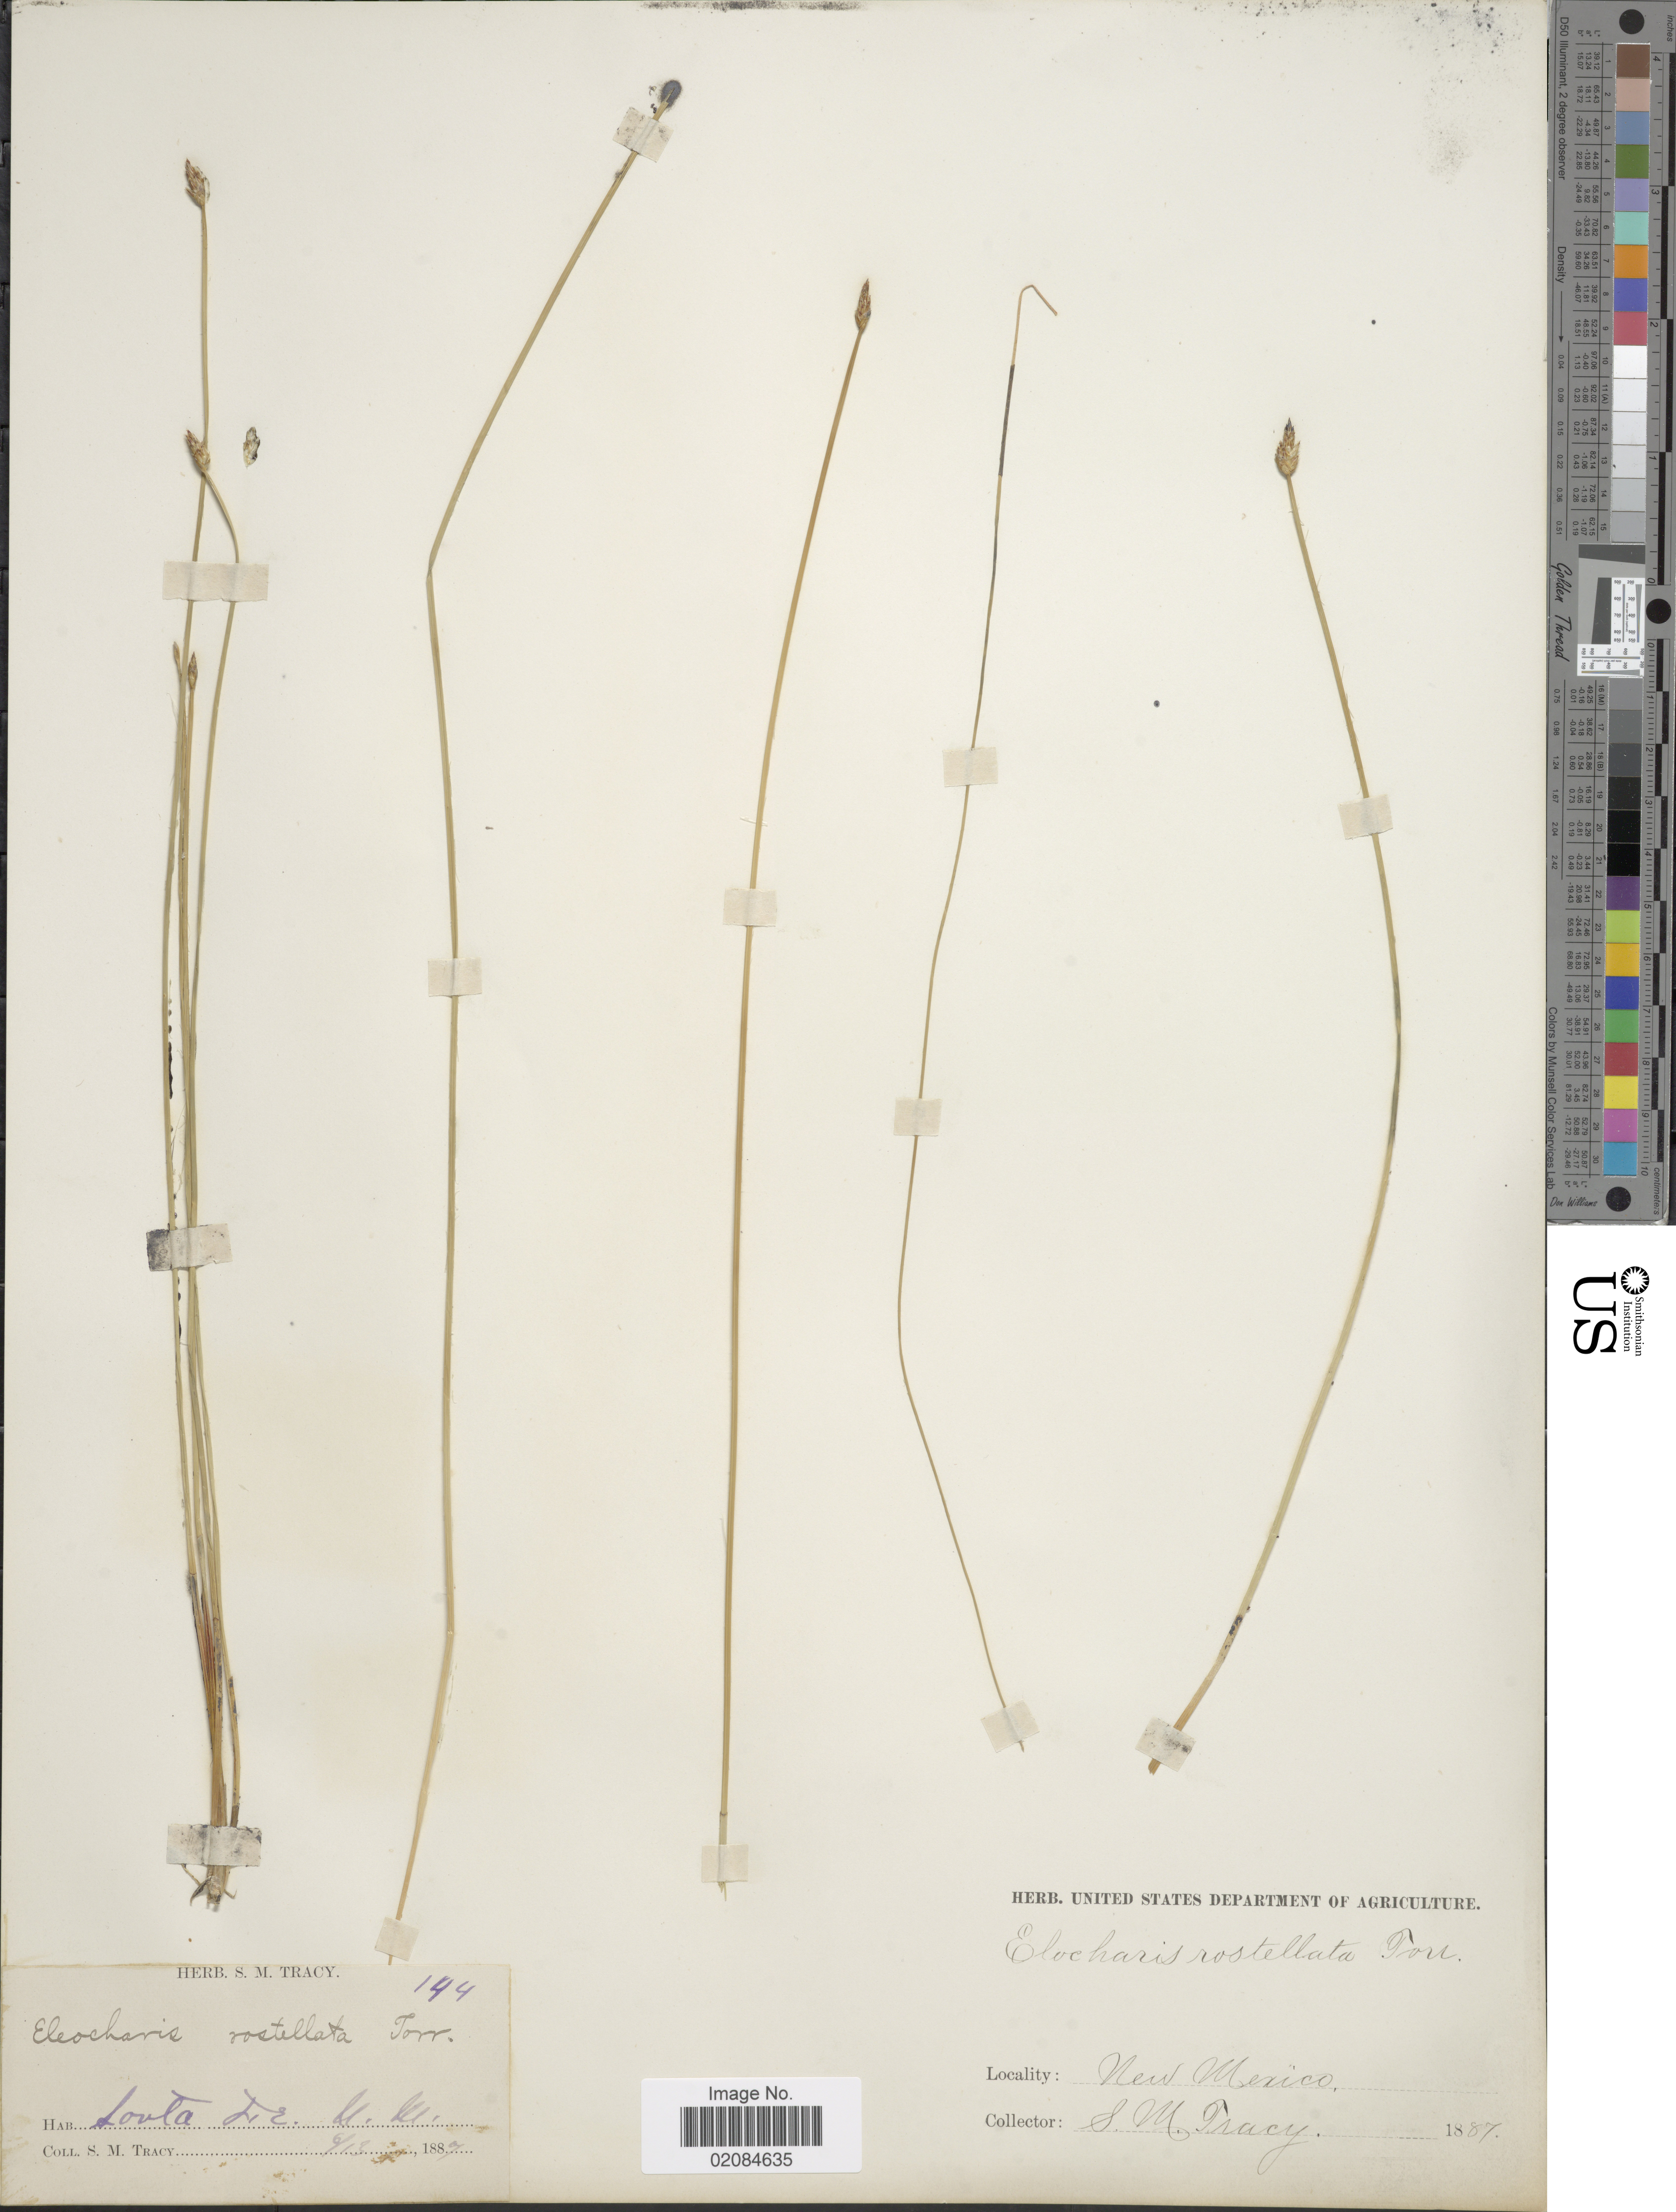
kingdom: Plantae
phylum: Tracheophyta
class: Liliopsida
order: Poales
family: Cyperaceae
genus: Eleocharis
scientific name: Eleocharis rostellata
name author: (Torr.) Torr.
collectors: S. M. Tracy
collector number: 144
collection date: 1887-06-13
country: United States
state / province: New Mexico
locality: Santa Fe